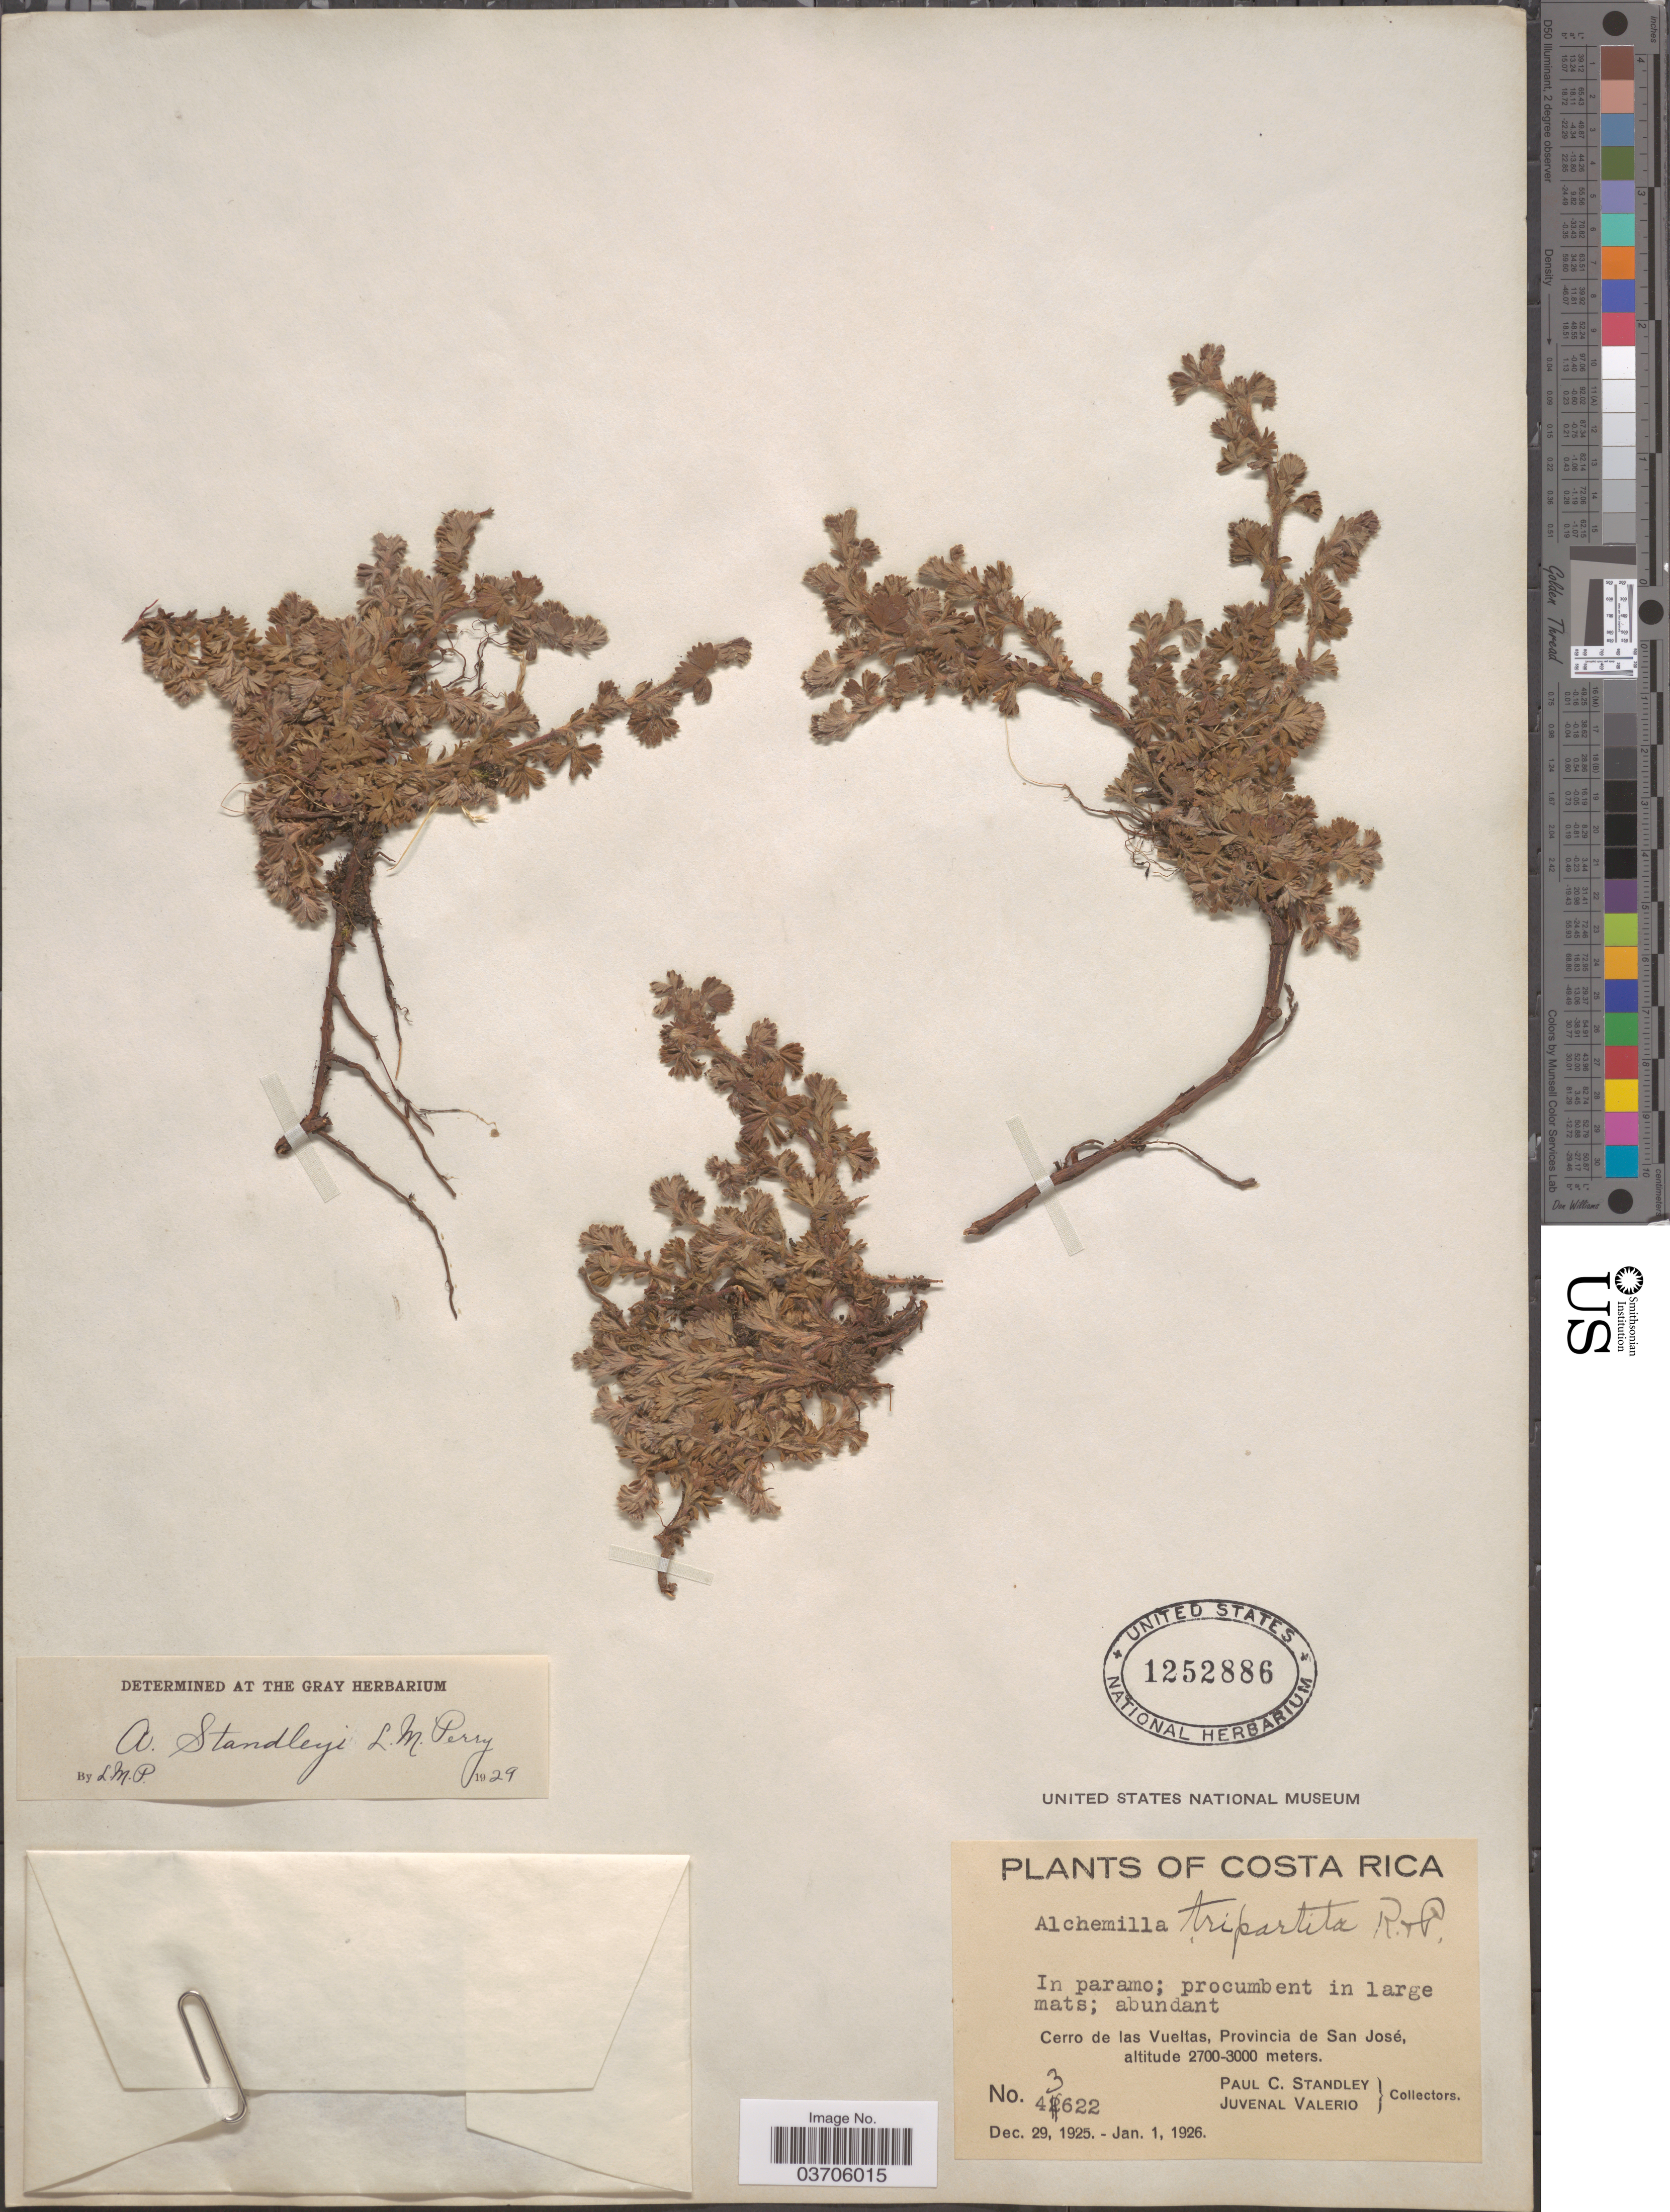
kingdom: Plantae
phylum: Tracheophyta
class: Magnoliopsida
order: Rosales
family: Rosaceae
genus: Lachemilla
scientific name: Lachemilla standleyi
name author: (L.M. Perry) Rothm.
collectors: P. C. Standley & J. Valerio R.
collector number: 43622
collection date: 1925-12-29/1926-01-01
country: Costa Rica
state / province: San José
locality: Cerro de las Vueltas, Provincia de San José.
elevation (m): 2700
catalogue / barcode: US 1252886